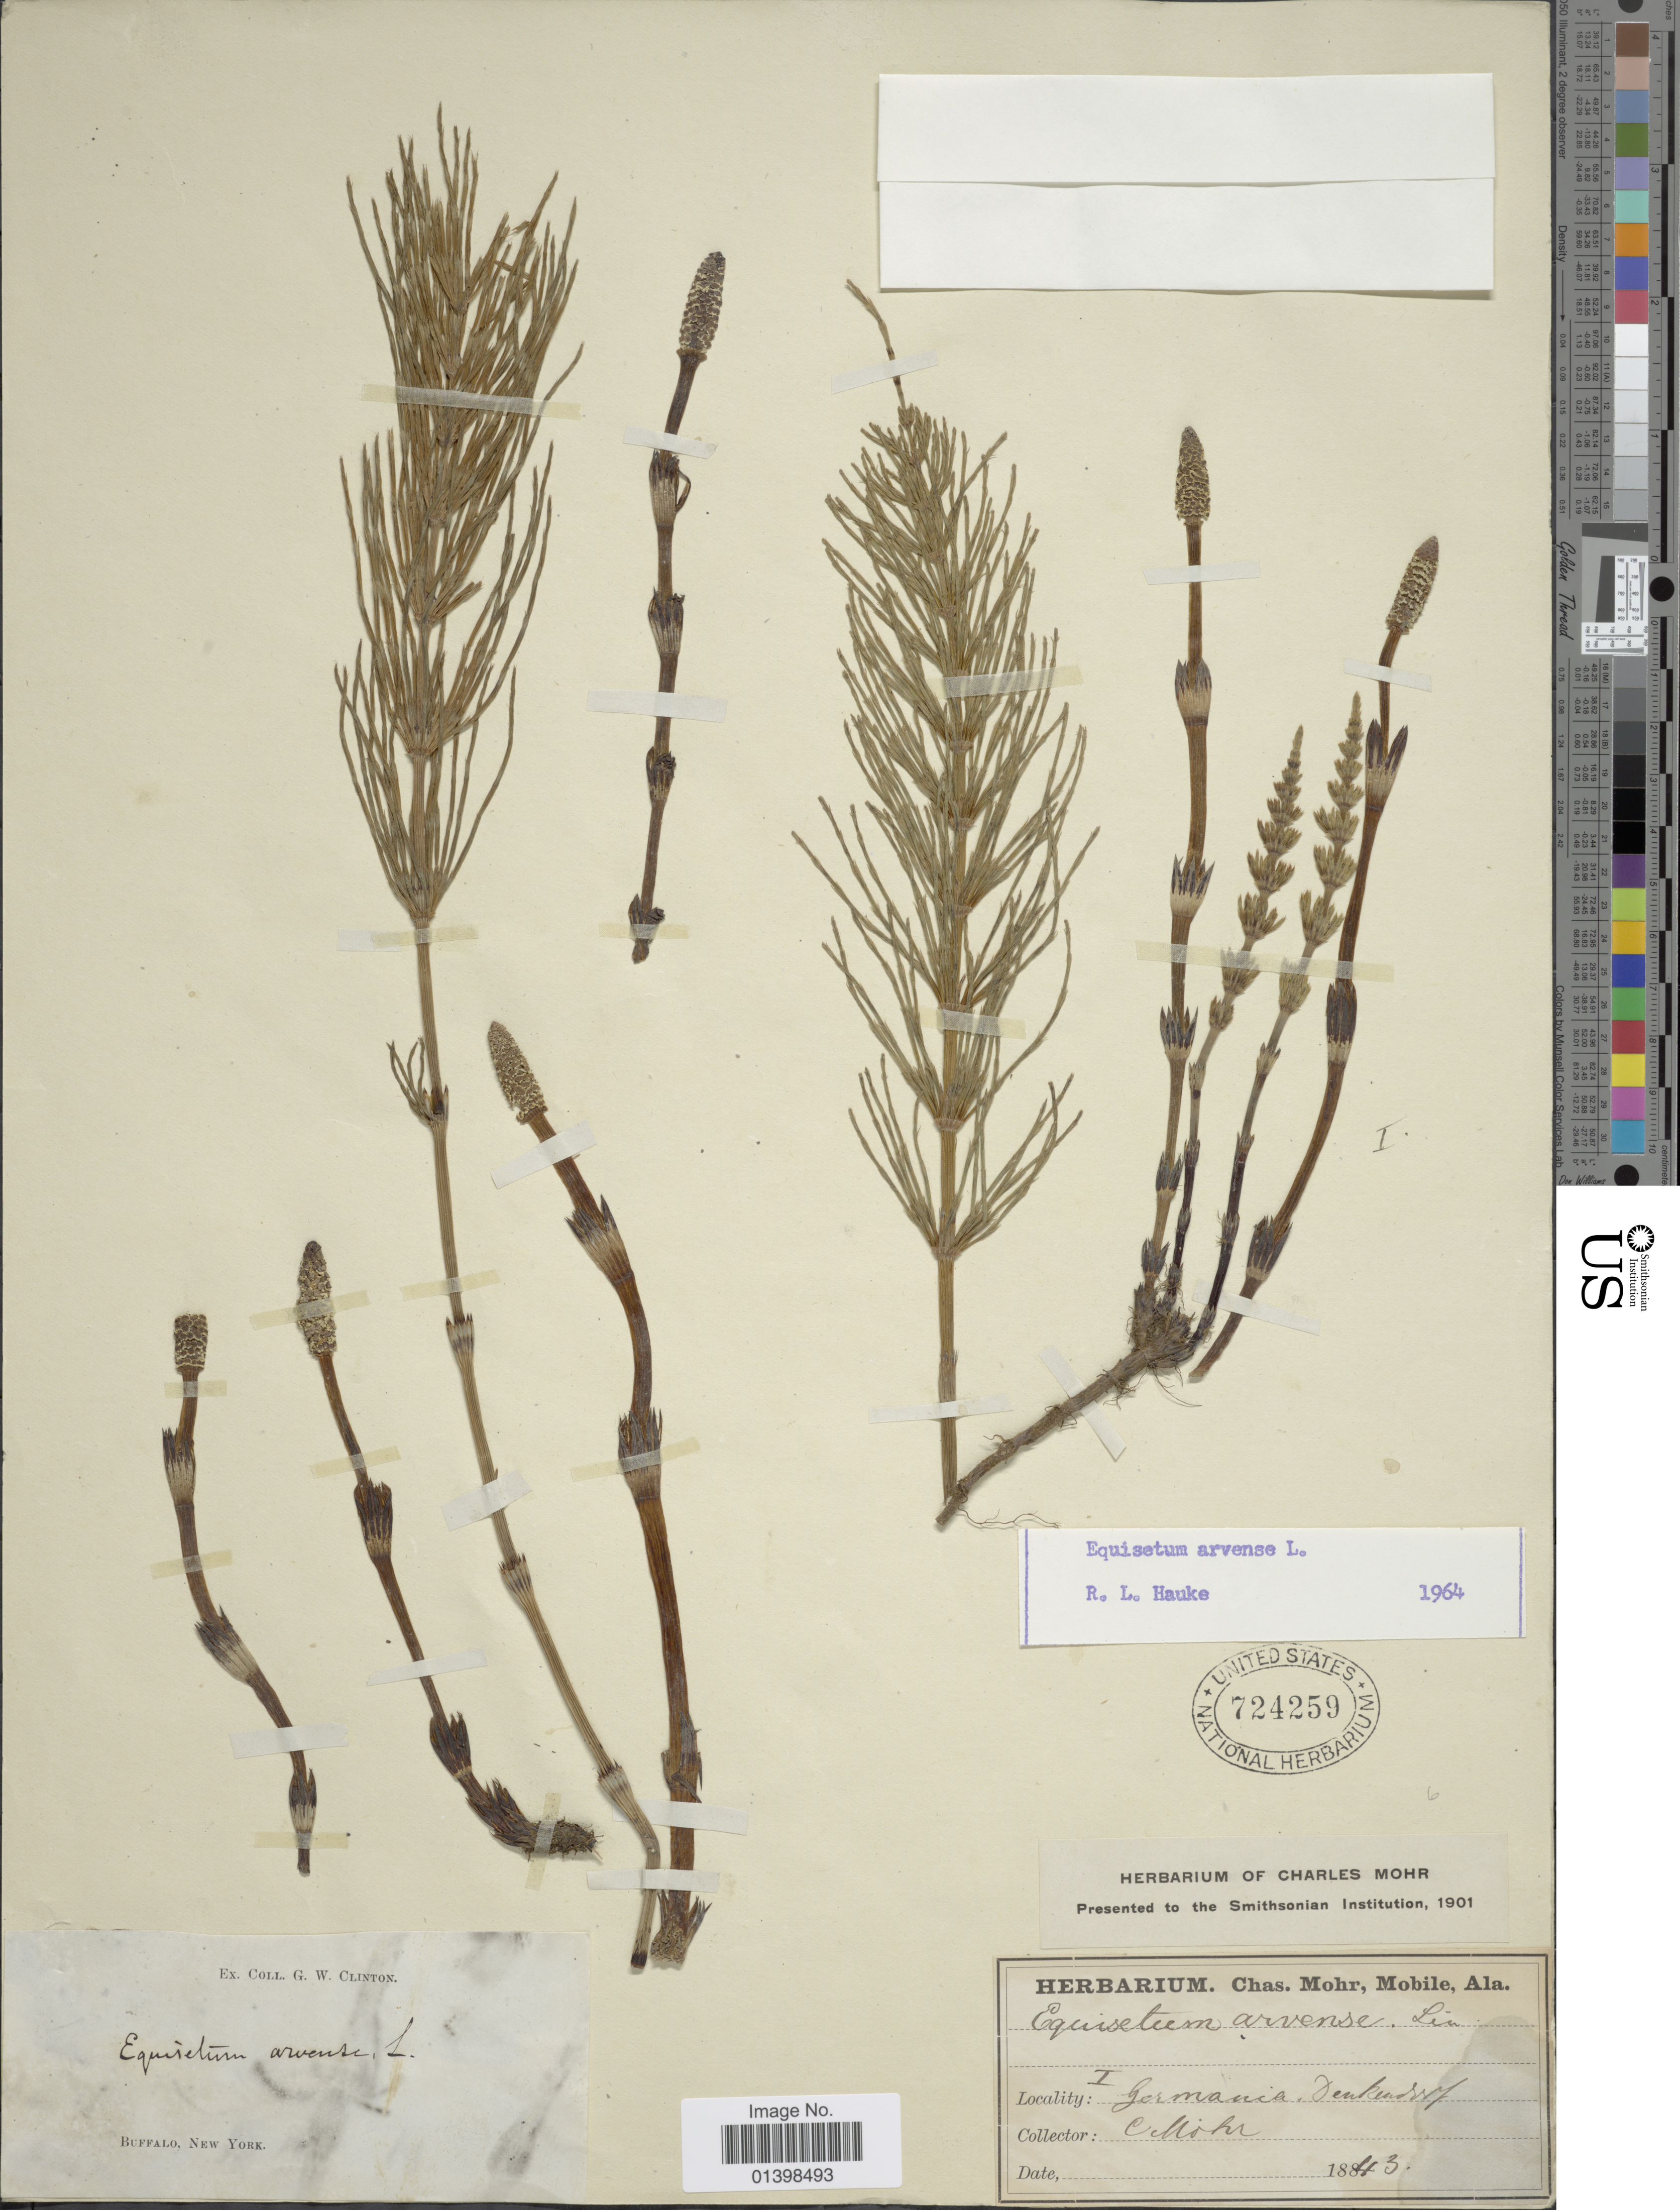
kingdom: Plantae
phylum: Tracheophyta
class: Polypodiopsida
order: Equisetales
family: Equisetaceae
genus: Equisetum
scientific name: Equisetum arvense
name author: L.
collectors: Mohr, C. T. (herbarium)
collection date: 1843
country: Germany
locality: Denkendorf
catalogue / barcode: US 724259